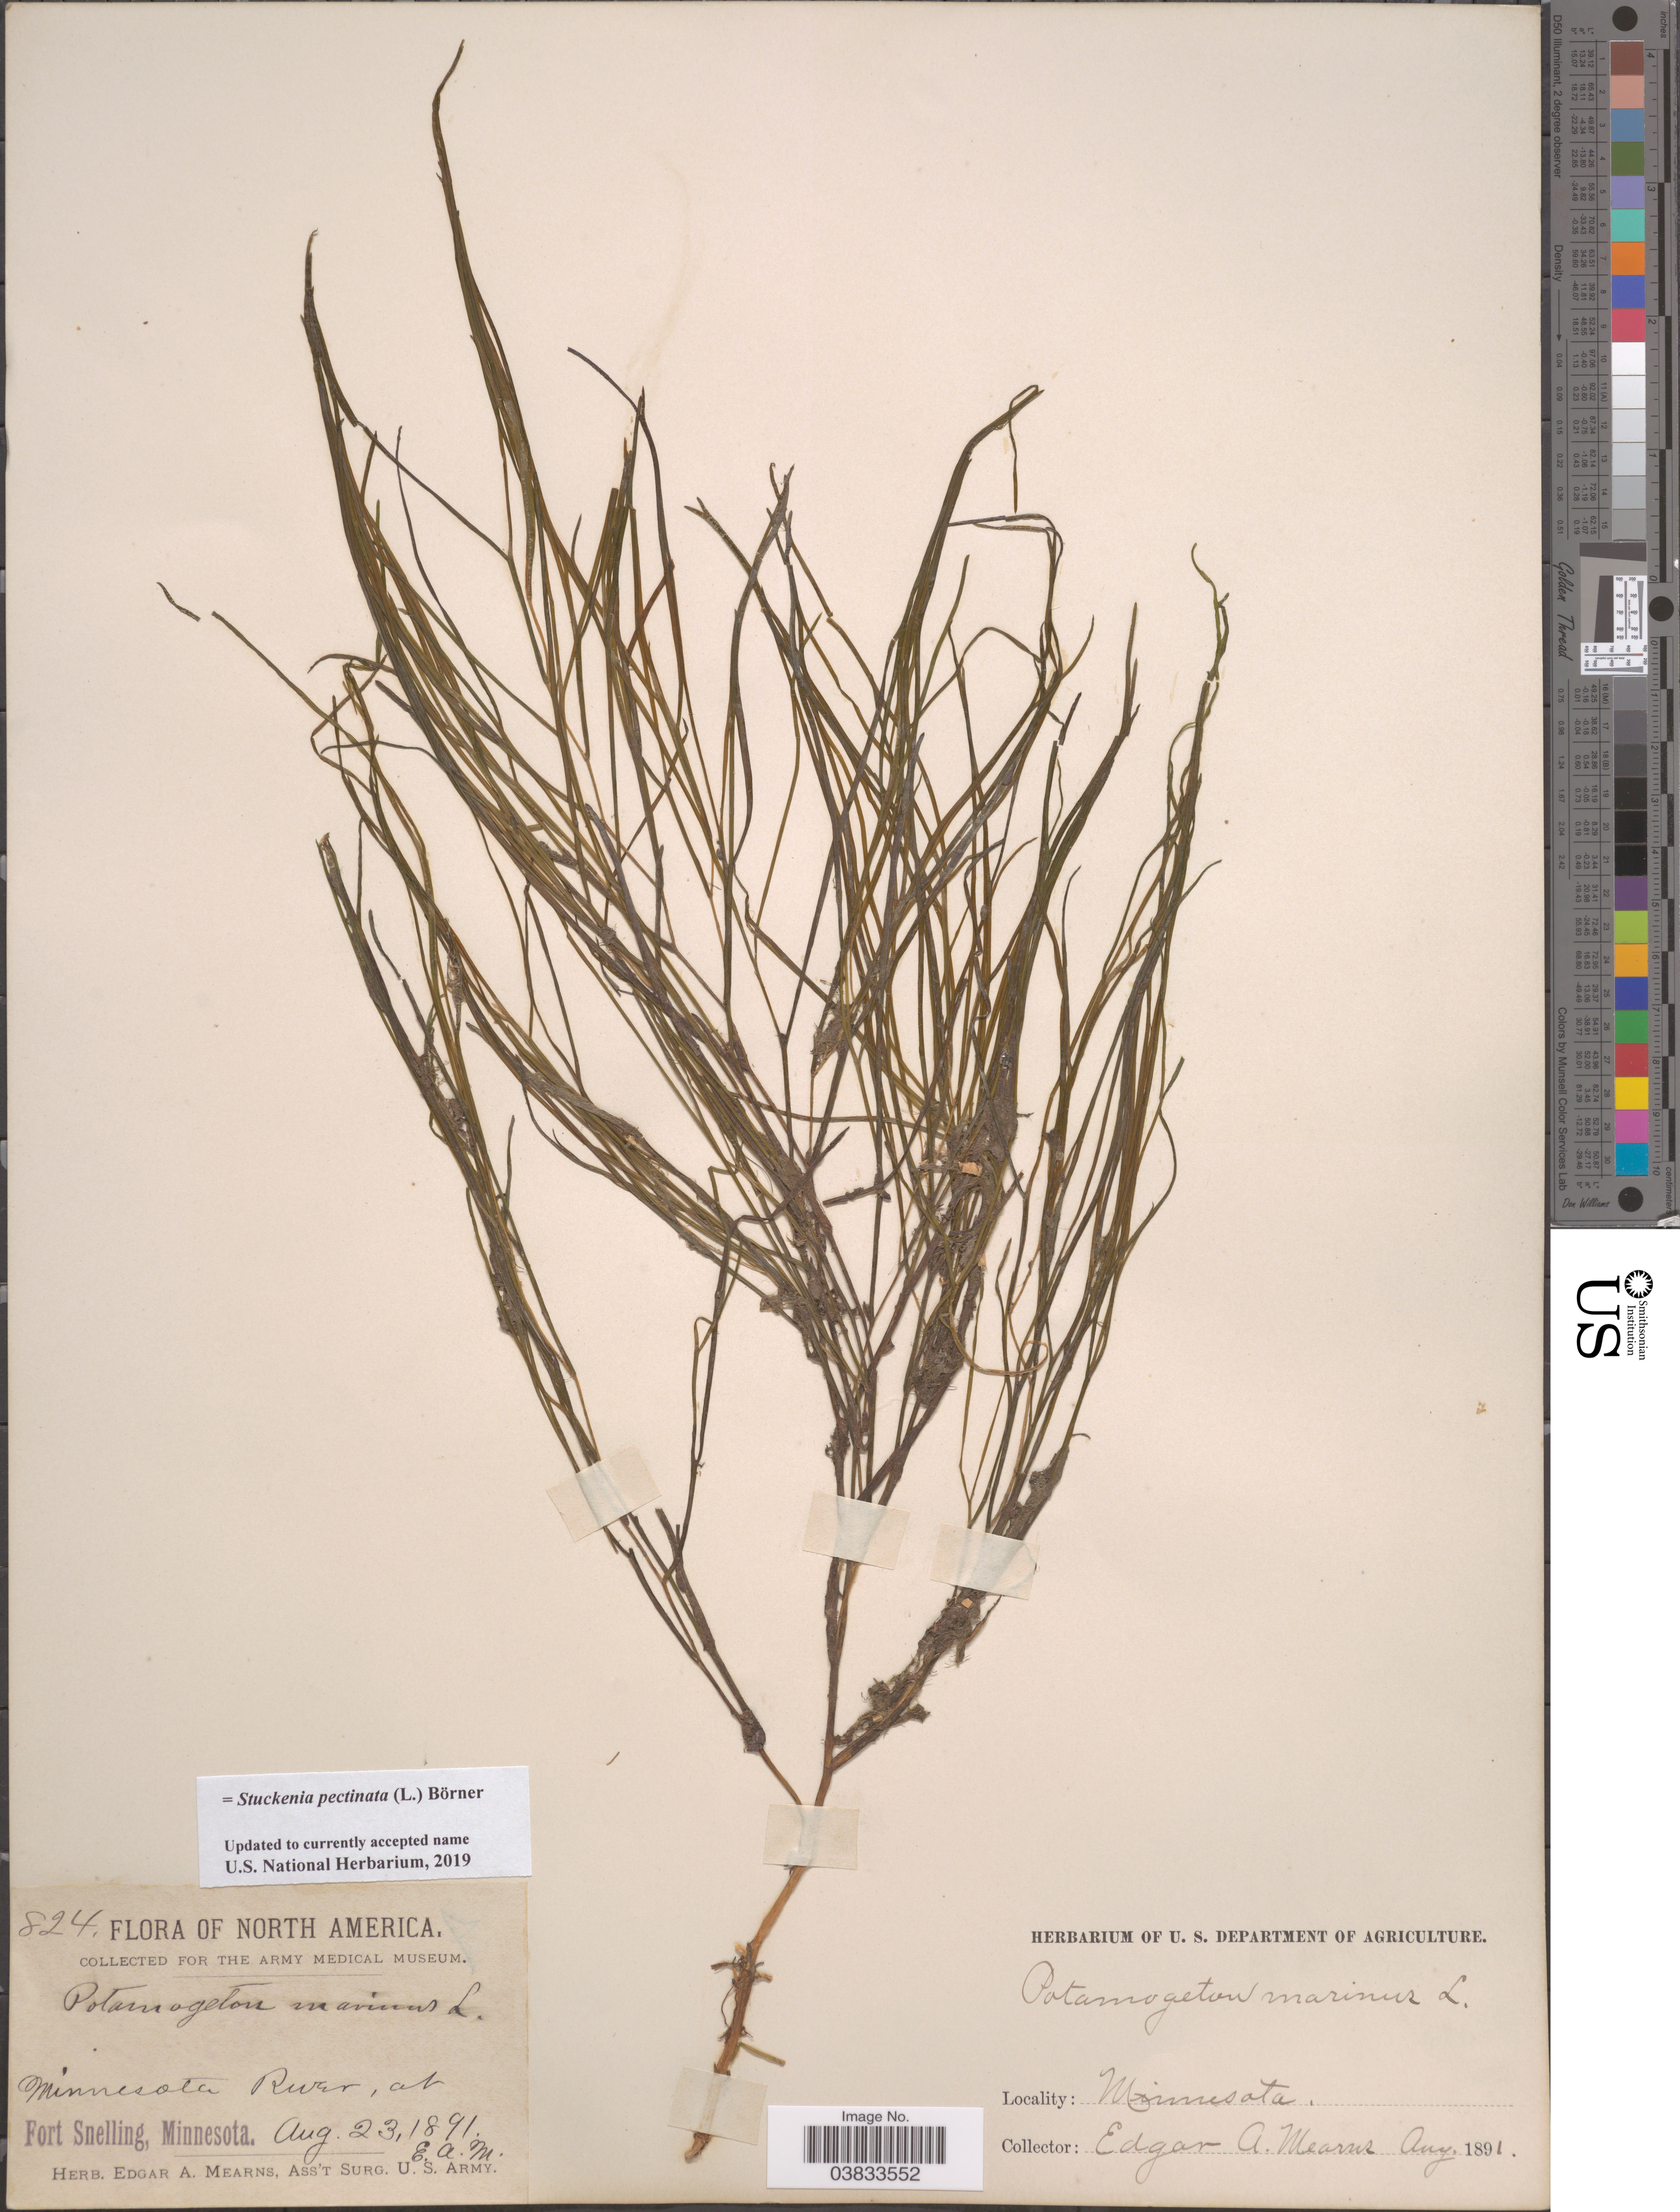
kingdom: Plantae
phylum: Tracheophyta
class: Liliopsida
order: Alismatales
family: Potamogetonaceae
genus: Stuckenia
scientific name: Stuckenia pectinata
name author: (L.) Börner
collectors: E. A. Mearns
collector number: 824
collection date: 1891-08-23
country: United States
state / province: Minnesota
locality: Minnesota River, at Fort Snelling.